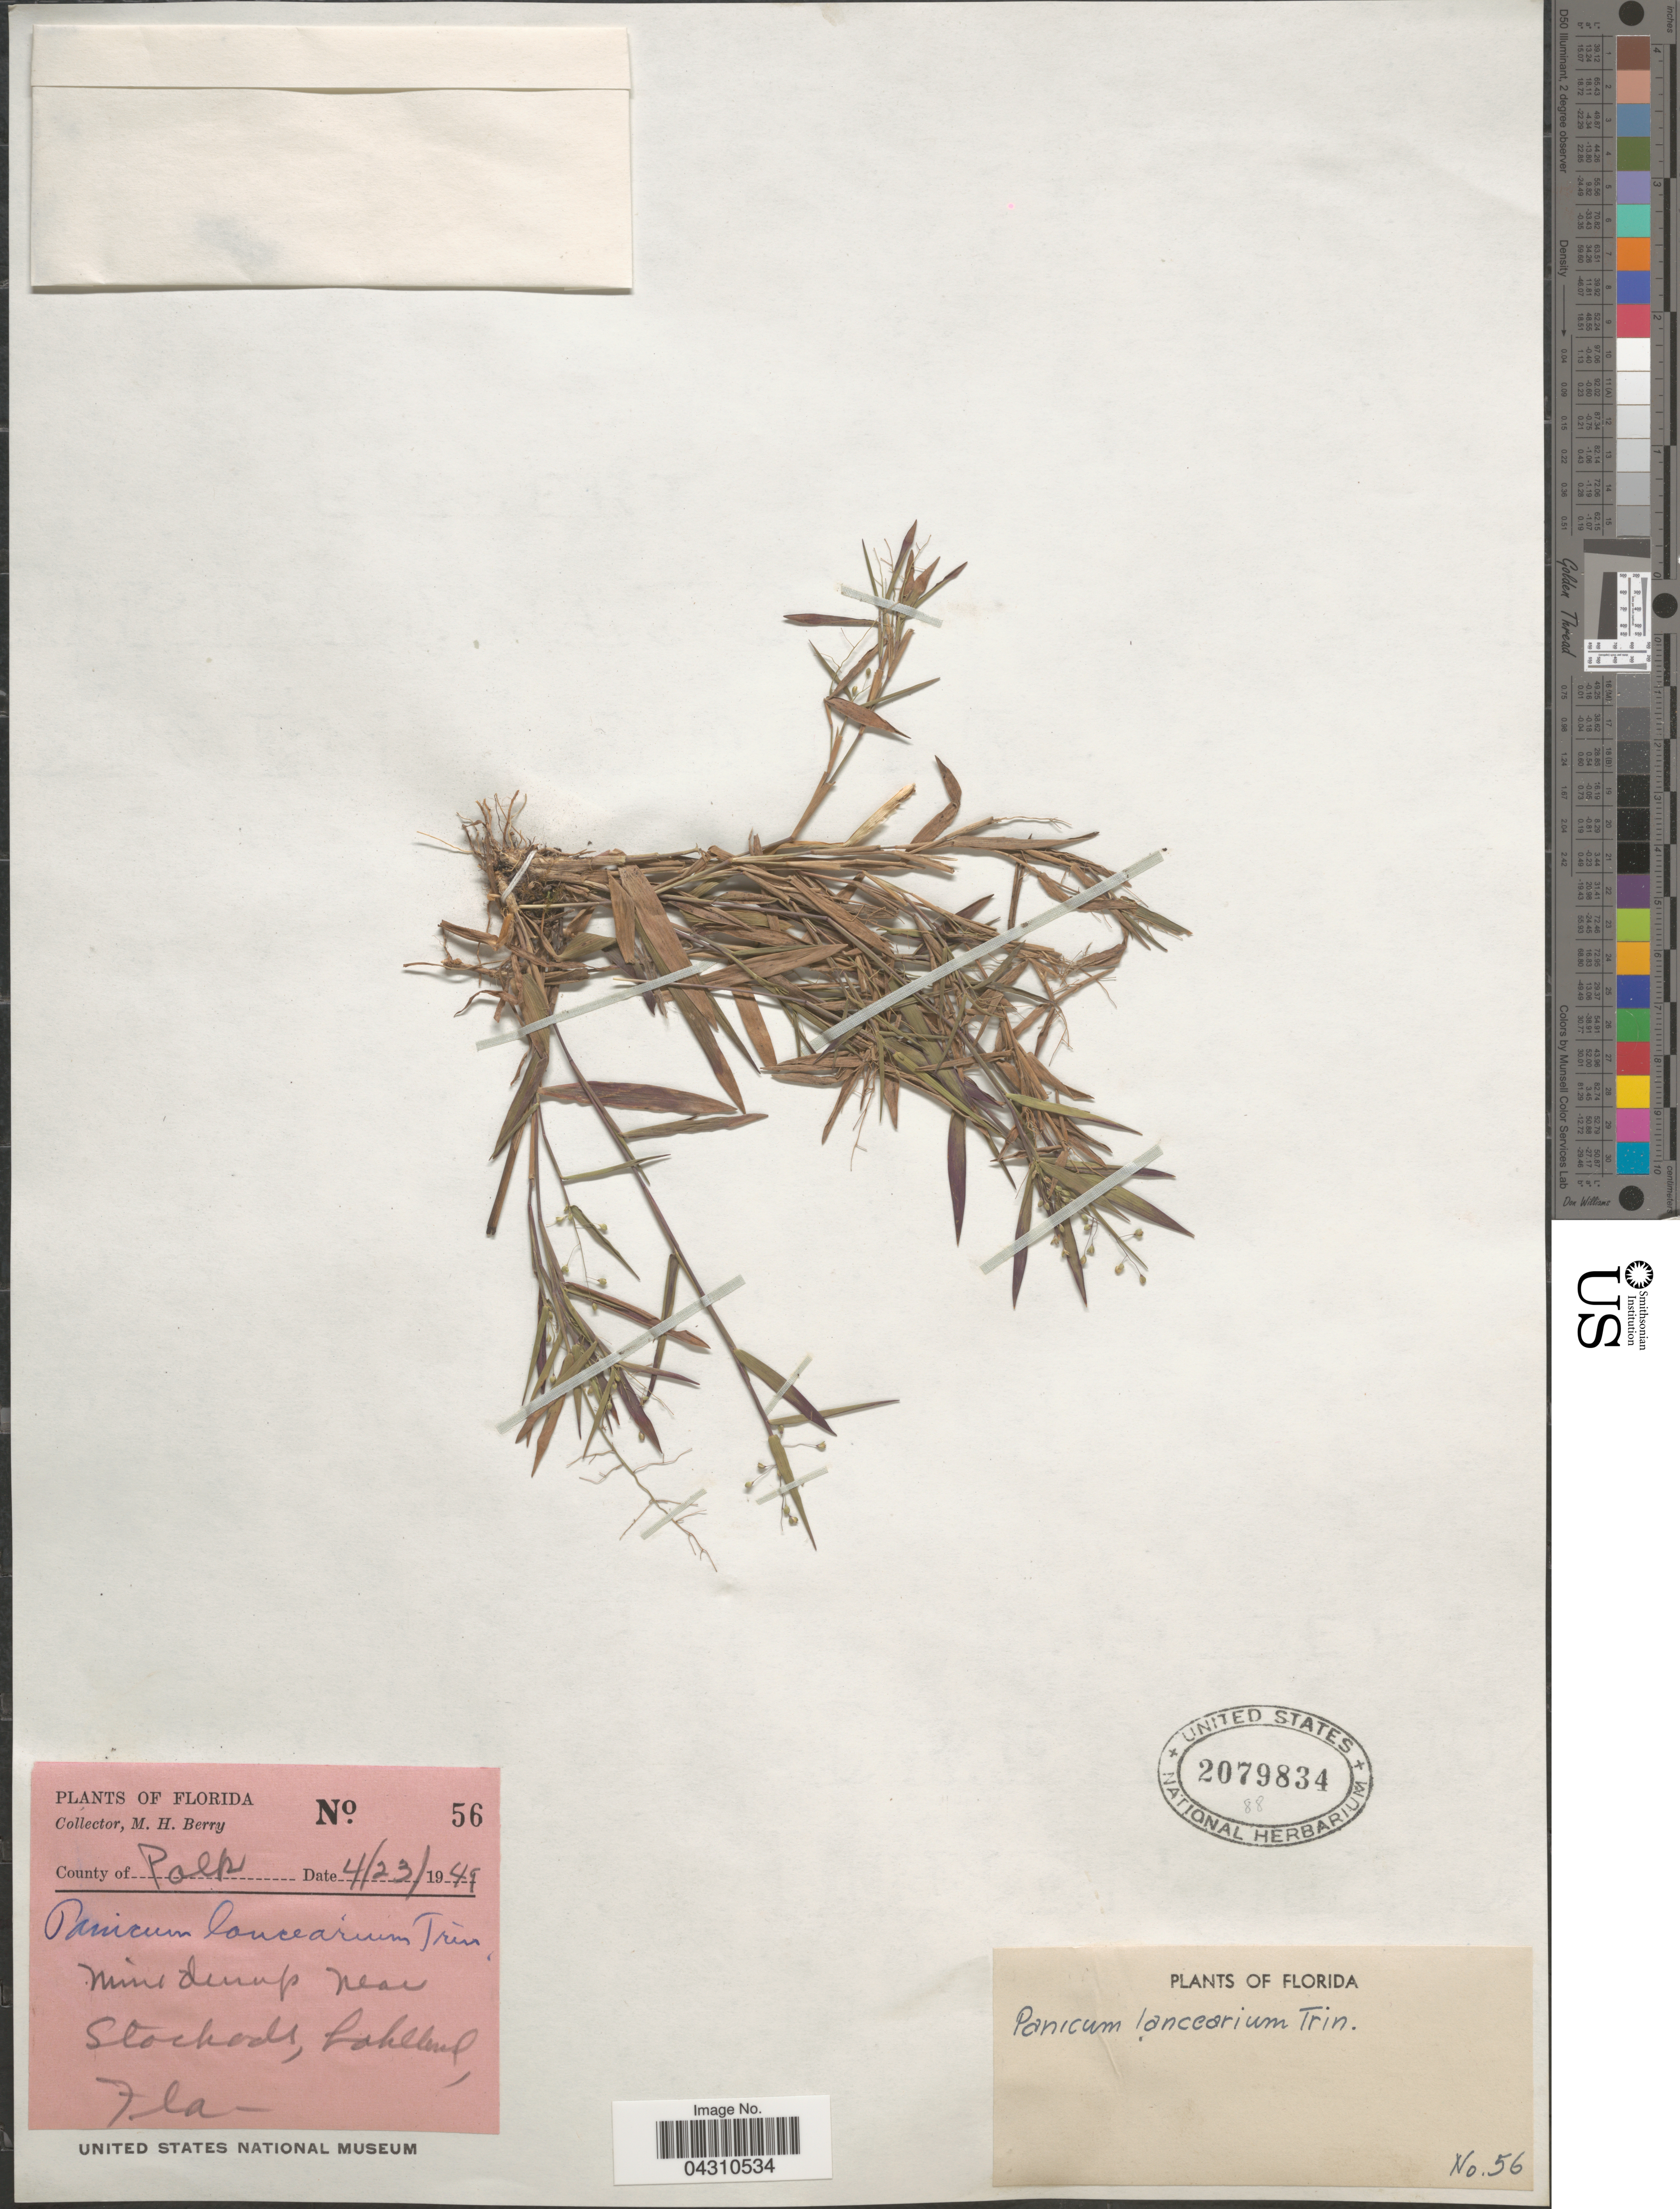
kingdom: Plantae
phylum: Tracheophyta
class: Liliopsida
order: Poales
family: Poaceae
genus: Dichanthelium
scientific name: Dichanthelium portoricense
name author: (Desv. ex Ham.) B.F. Hansen & Wunderlin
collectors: M. Berry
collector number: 56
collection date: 1949-04-23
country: United States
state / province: Florida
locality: County of Polk. Mine dump near Stockade, Lakeland.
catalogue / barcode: US 2079834